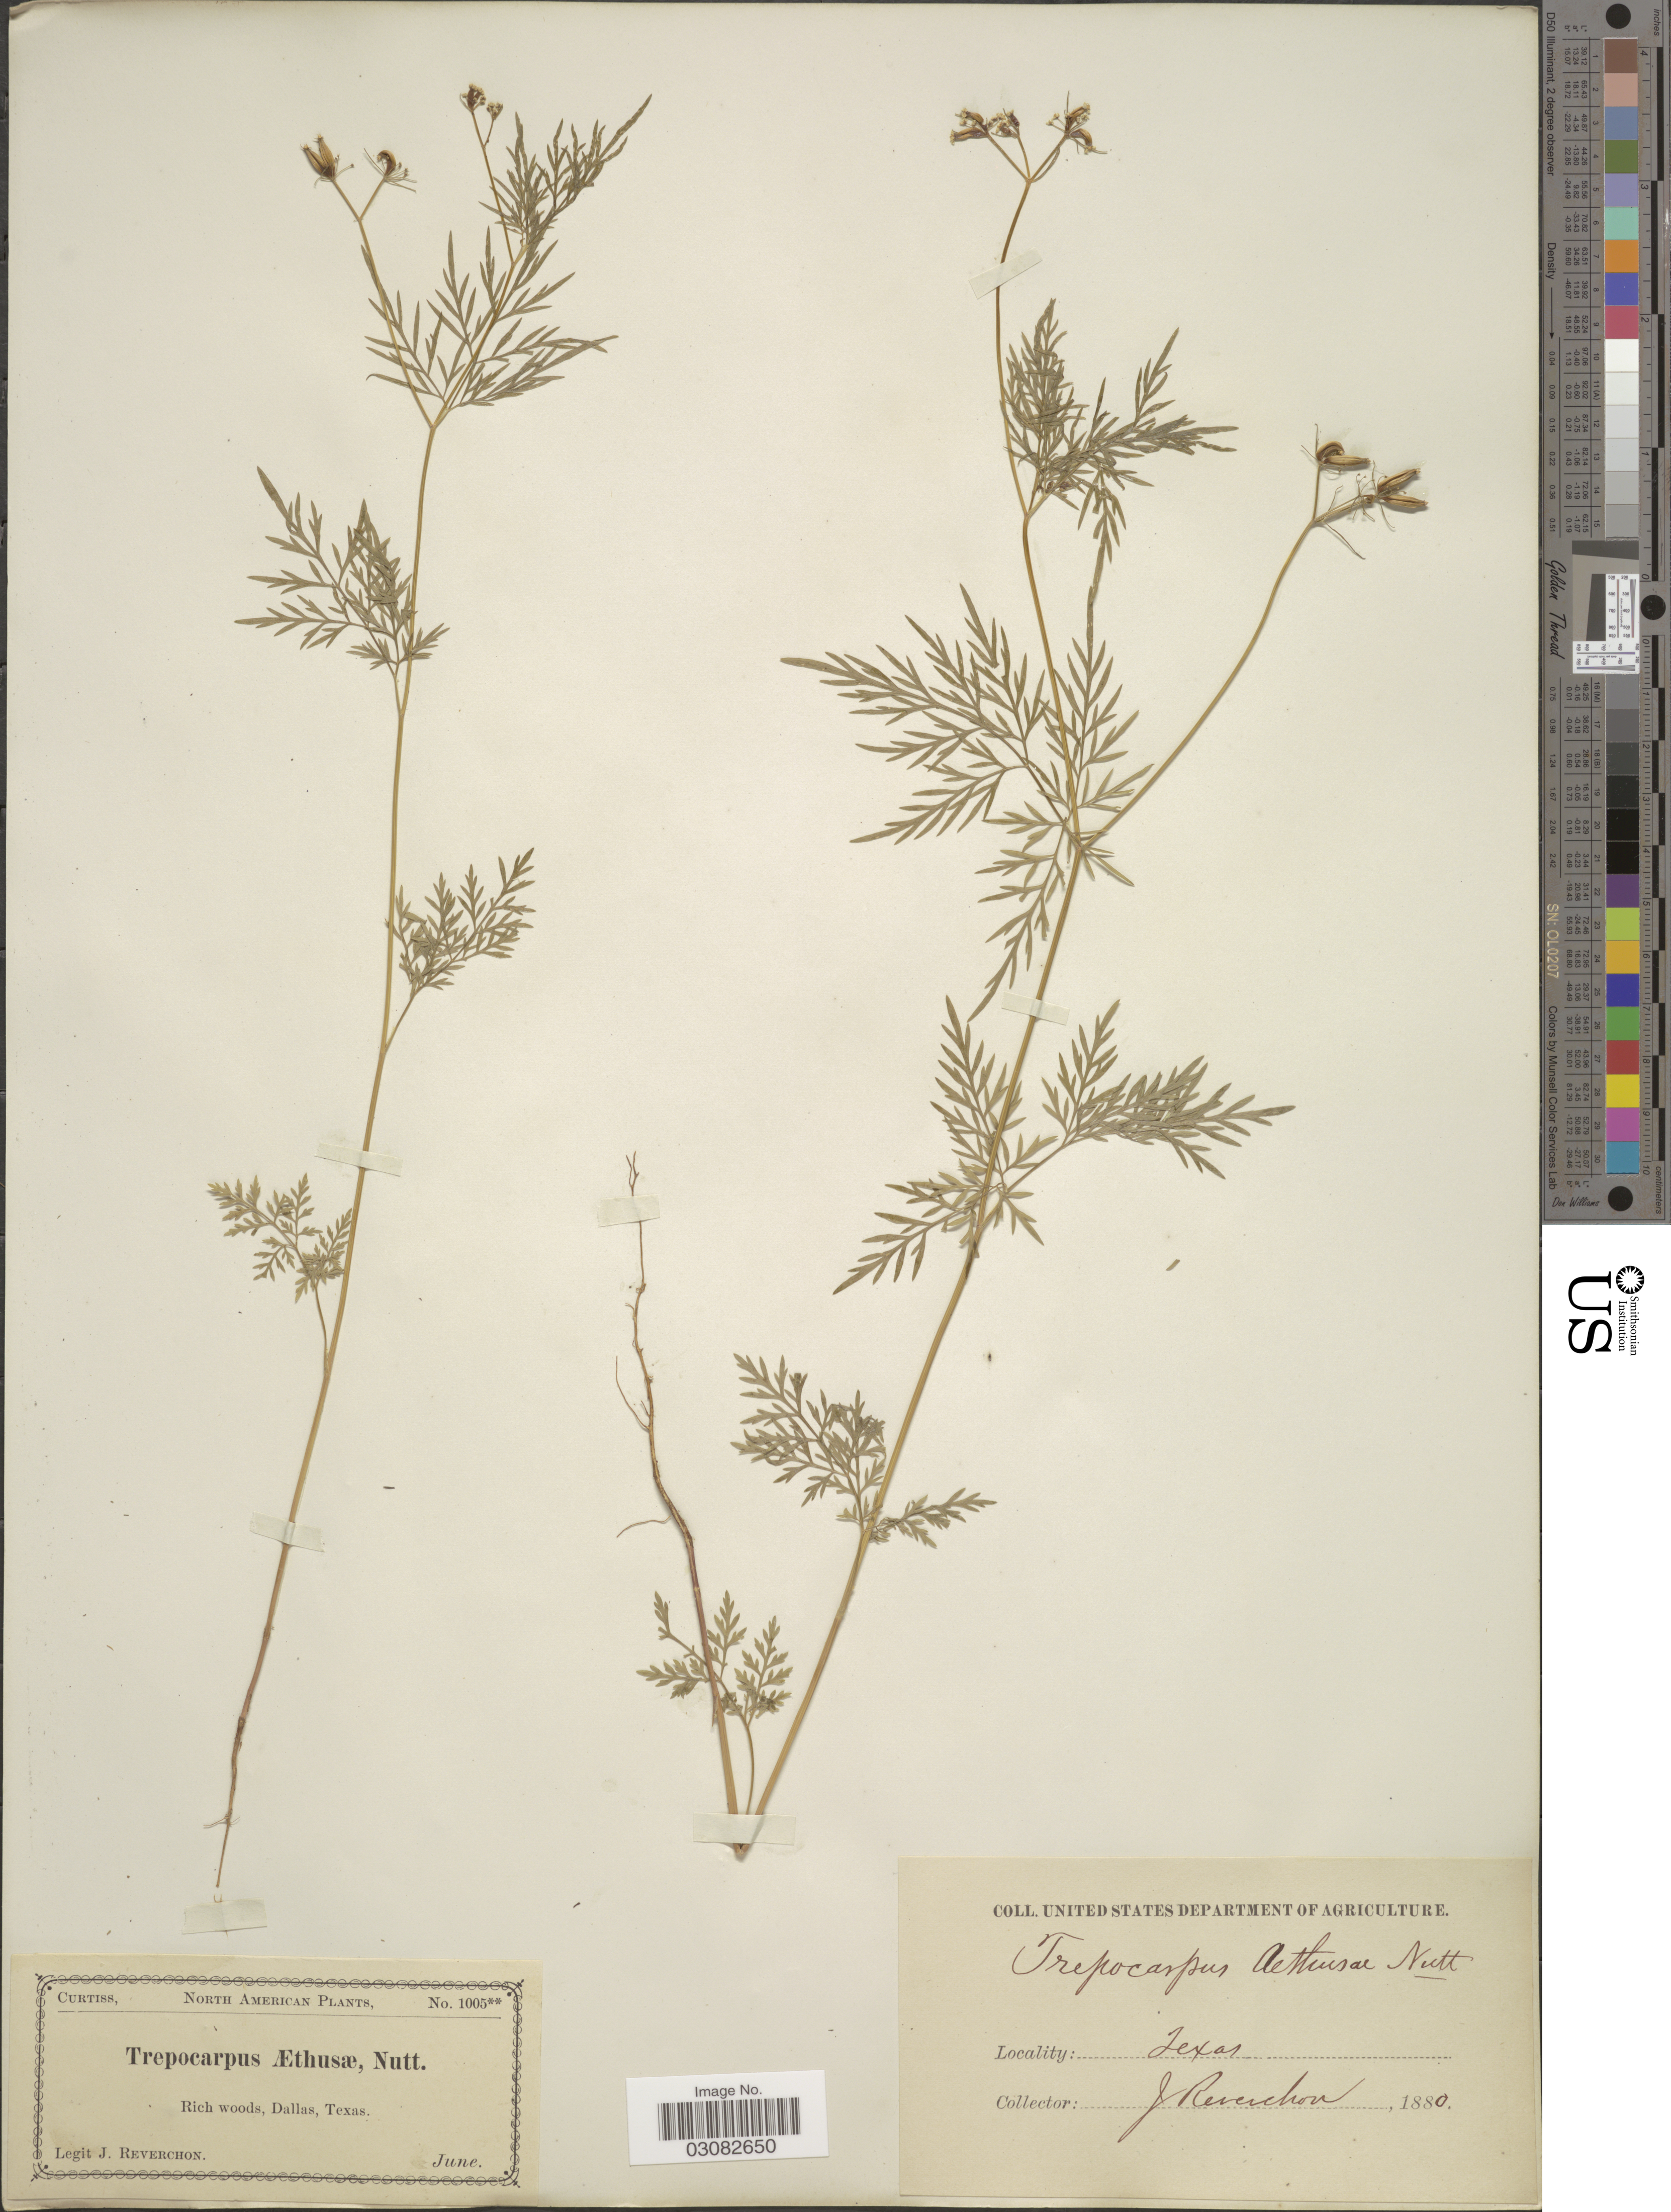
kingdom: Plantae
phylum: Tracheophyta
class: Magnoliopsida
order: Apiales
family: Apiaceae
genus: Trepocarpus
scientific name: Trepocarpus aethusae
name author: Nutt. ex DC.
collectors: J. Reverchon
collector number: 1005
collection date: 1880-06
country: United States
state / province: Texas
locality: Dallas.